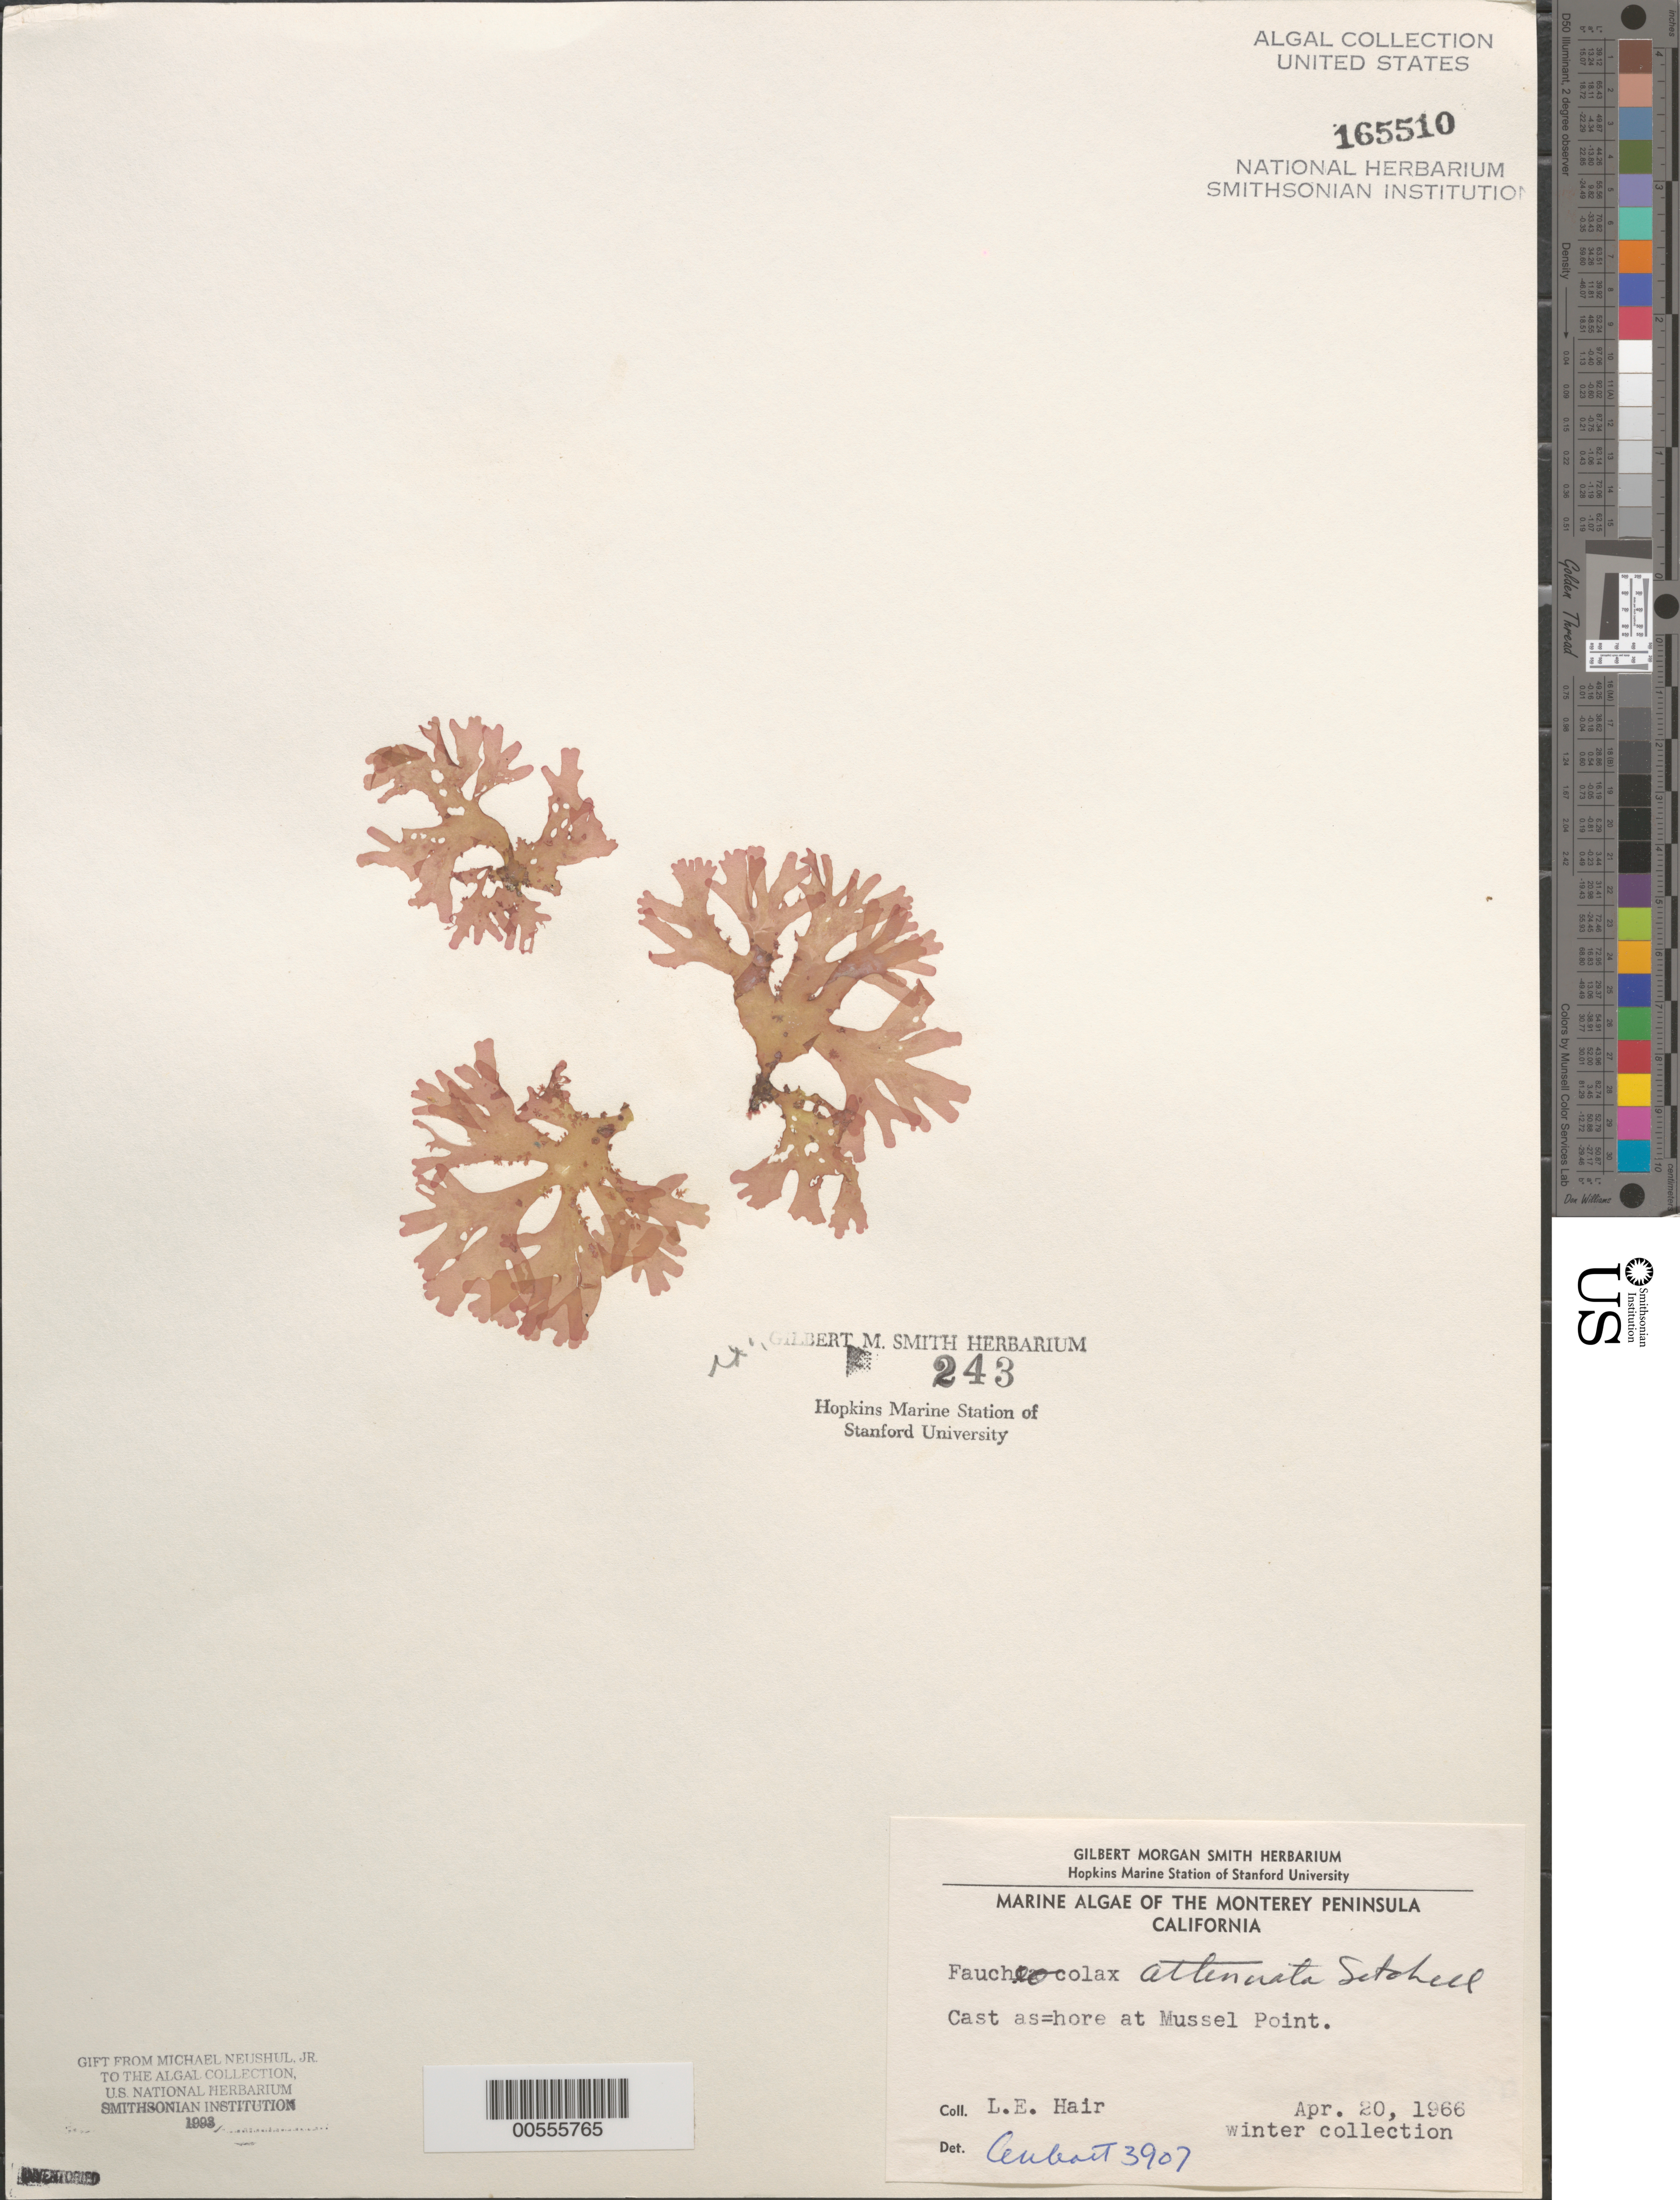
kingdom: Plantae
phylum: Rhodophyta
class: Florideophyceae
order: Rhodymeniales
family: Faucheaceae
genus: Faucheocolax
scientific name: Faucheocolax attenuata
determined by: Abbott, Isabella A.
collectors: L. Hair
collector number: IAA 3907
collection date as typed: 20 Apr 1966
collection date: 1966-04-20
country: United States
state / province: California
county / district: Monterey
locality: Mussel Point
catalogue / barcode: US 165510